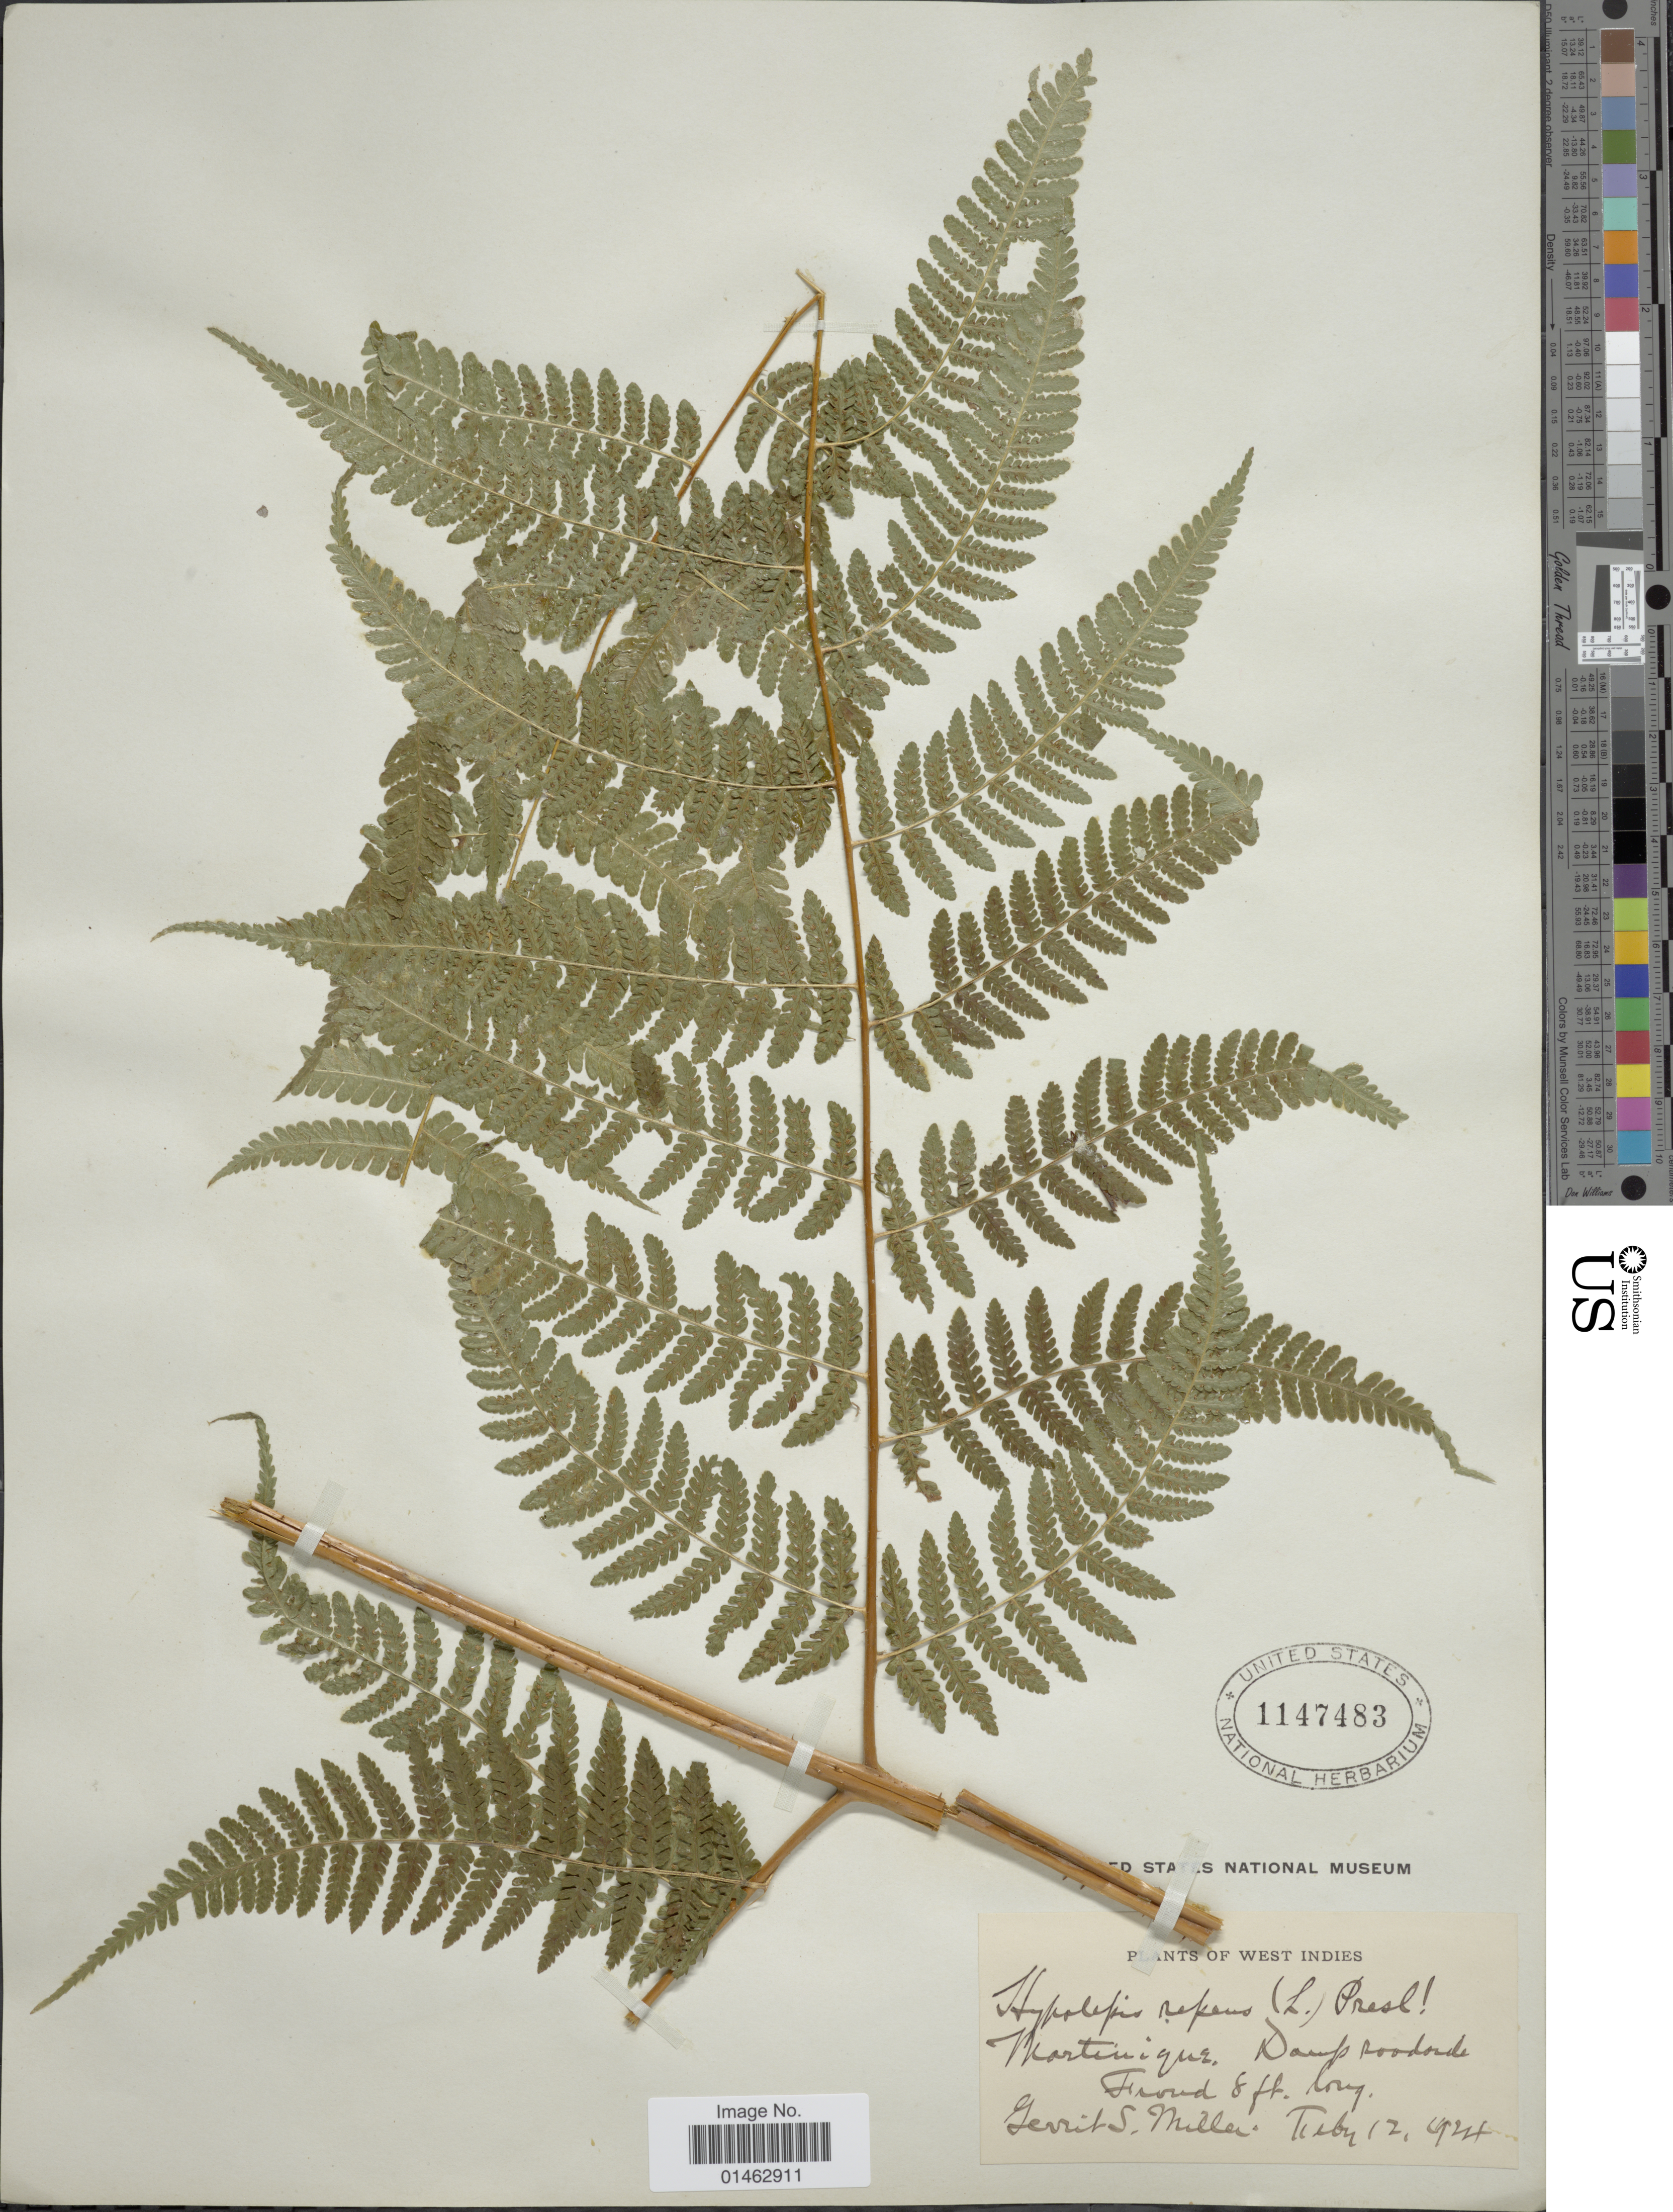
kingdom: Plantae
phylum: Tracheophyta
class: Polypodiopsida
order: Polypodiales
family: Dennstaedtiaceae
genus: Hypolepis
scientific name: Hypolepis repens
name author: (L.) C. Presl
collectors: G. S. Miller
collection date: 1924-02-12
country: Martinique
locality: West Indies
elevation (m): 2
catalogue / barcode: US 1147483